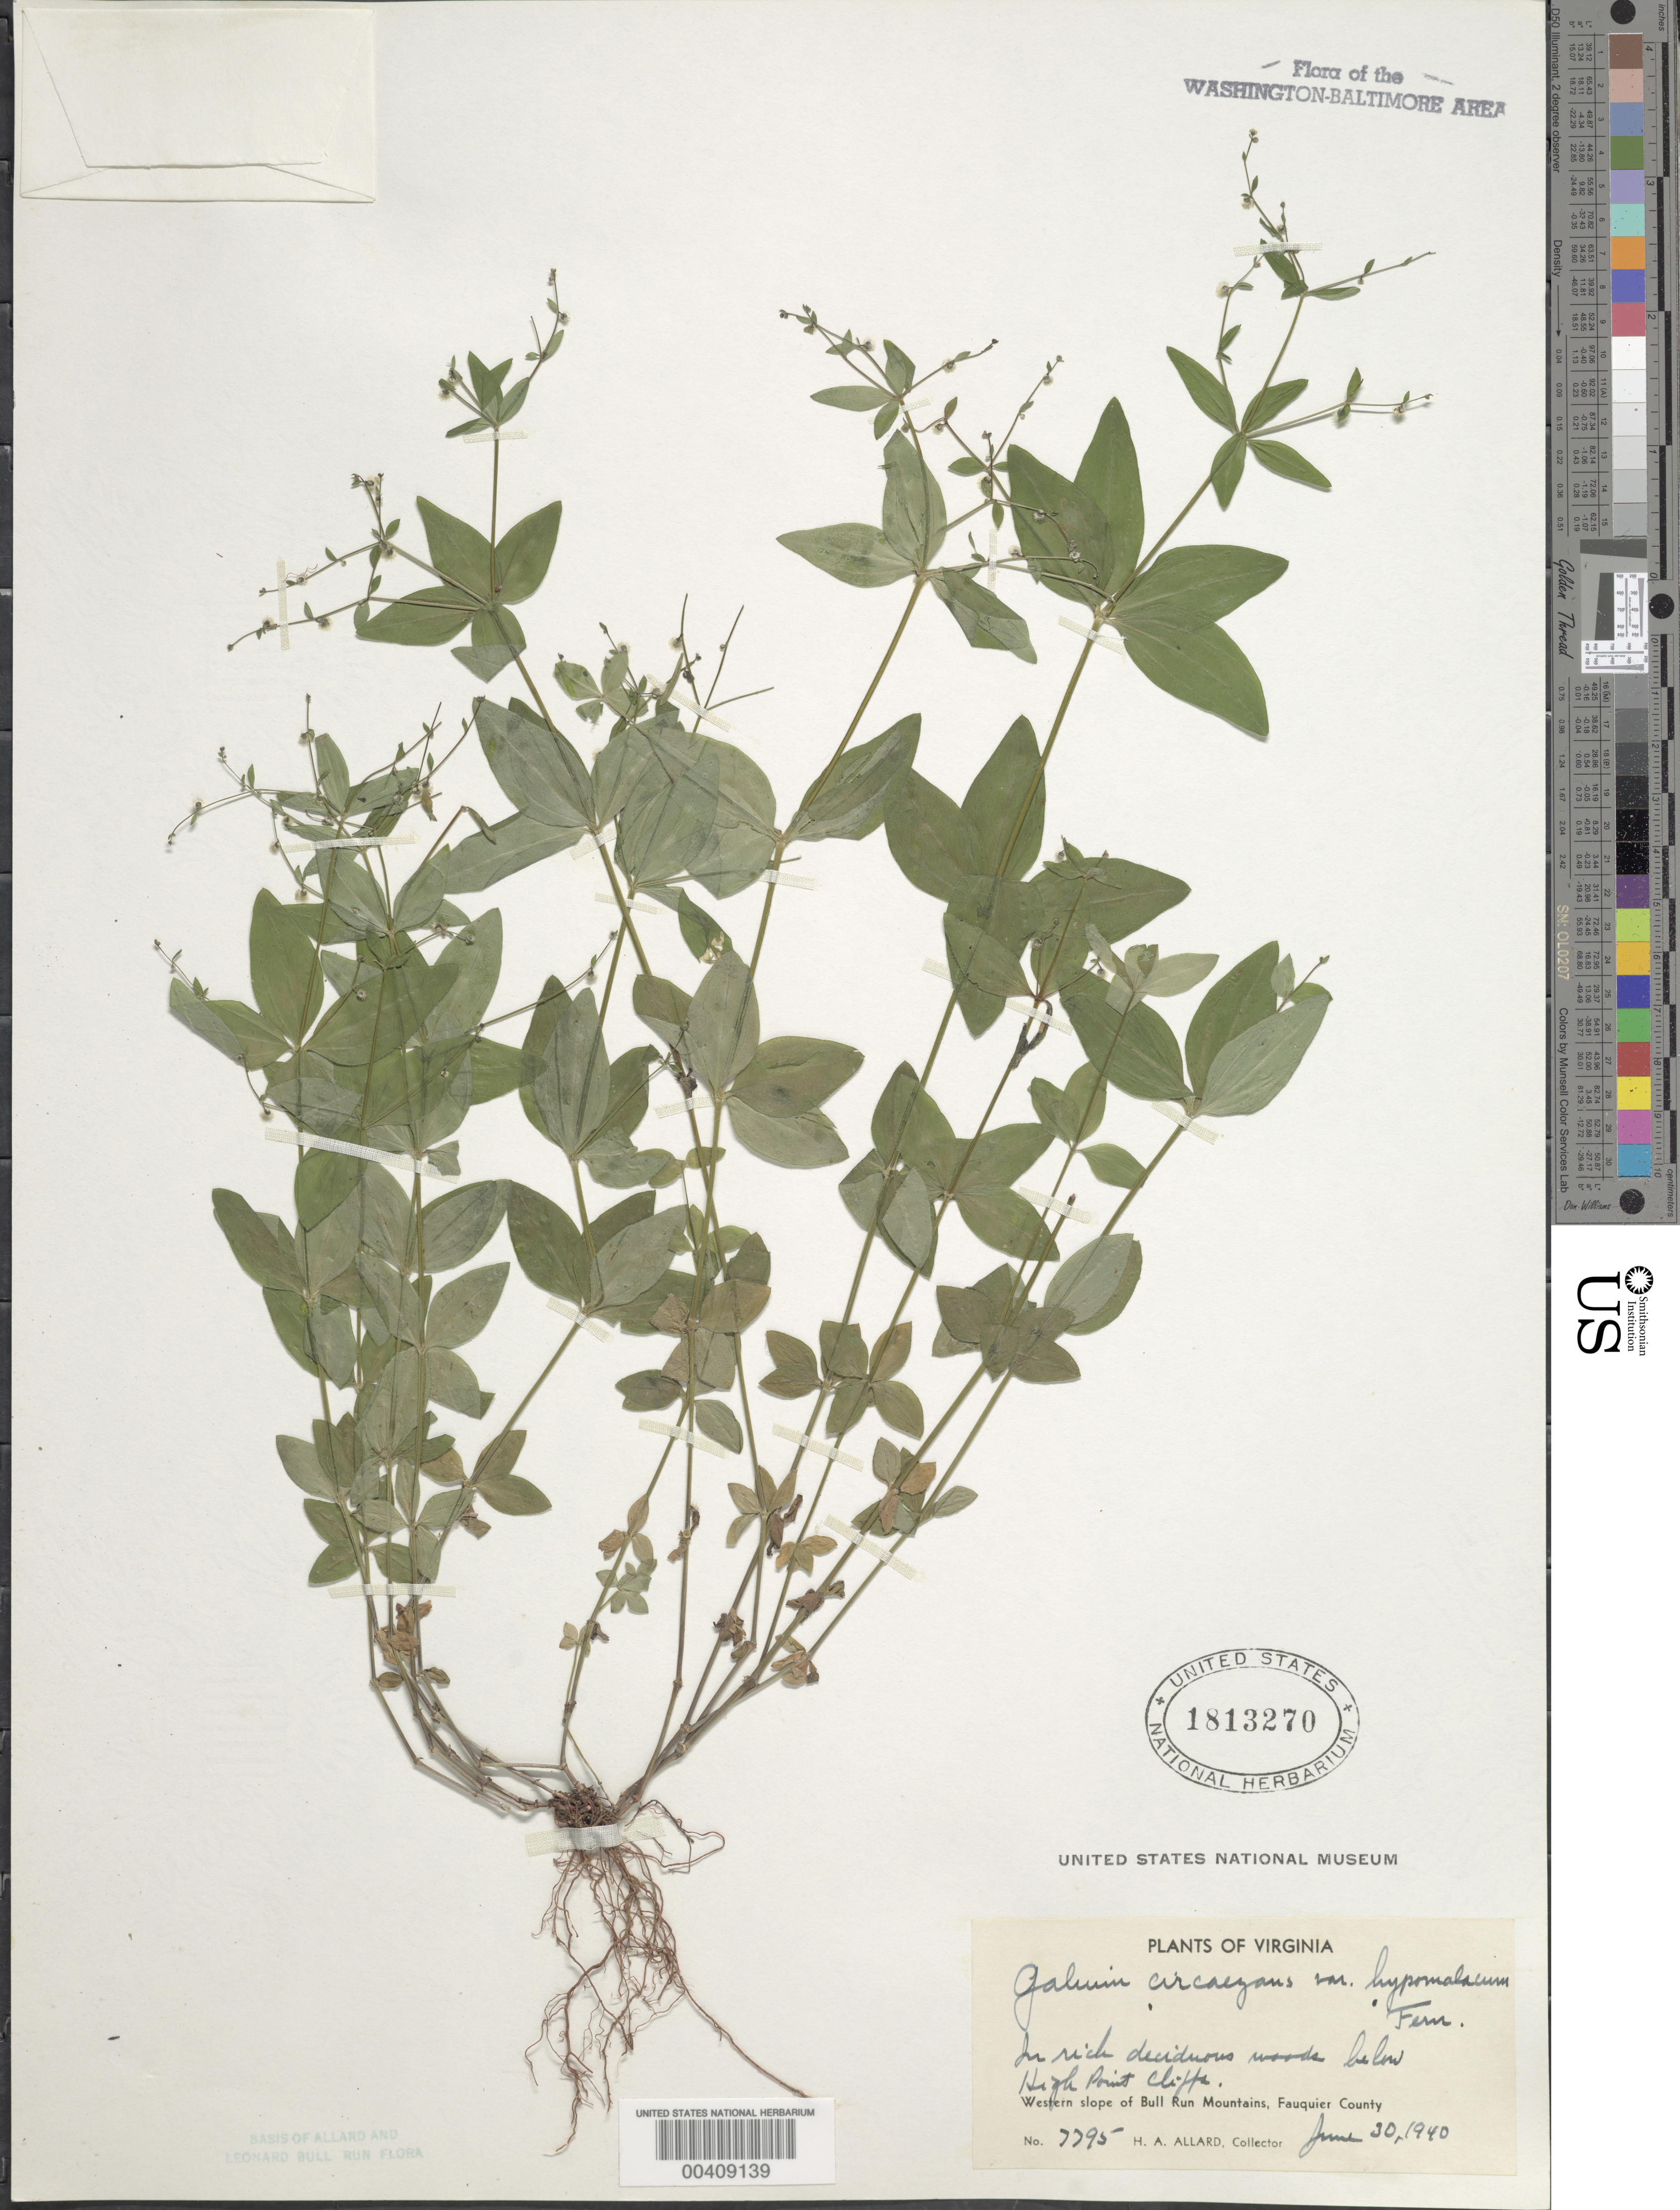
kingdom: Plantae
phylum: Tracheophyta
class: Magnoliopsida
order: Gentianales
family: Rubiaceae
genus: Galium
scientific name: Galium circaezans var. hypomalacum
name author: Fernald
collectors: H. A. Allard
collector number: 7795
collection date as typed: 30 Jun 1940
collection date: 1940-06-30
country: United States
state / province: Virginia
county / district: Fauquier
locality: Below High Point Cliffs, west slope of Bull Run Mts.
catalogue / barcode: US 1813270